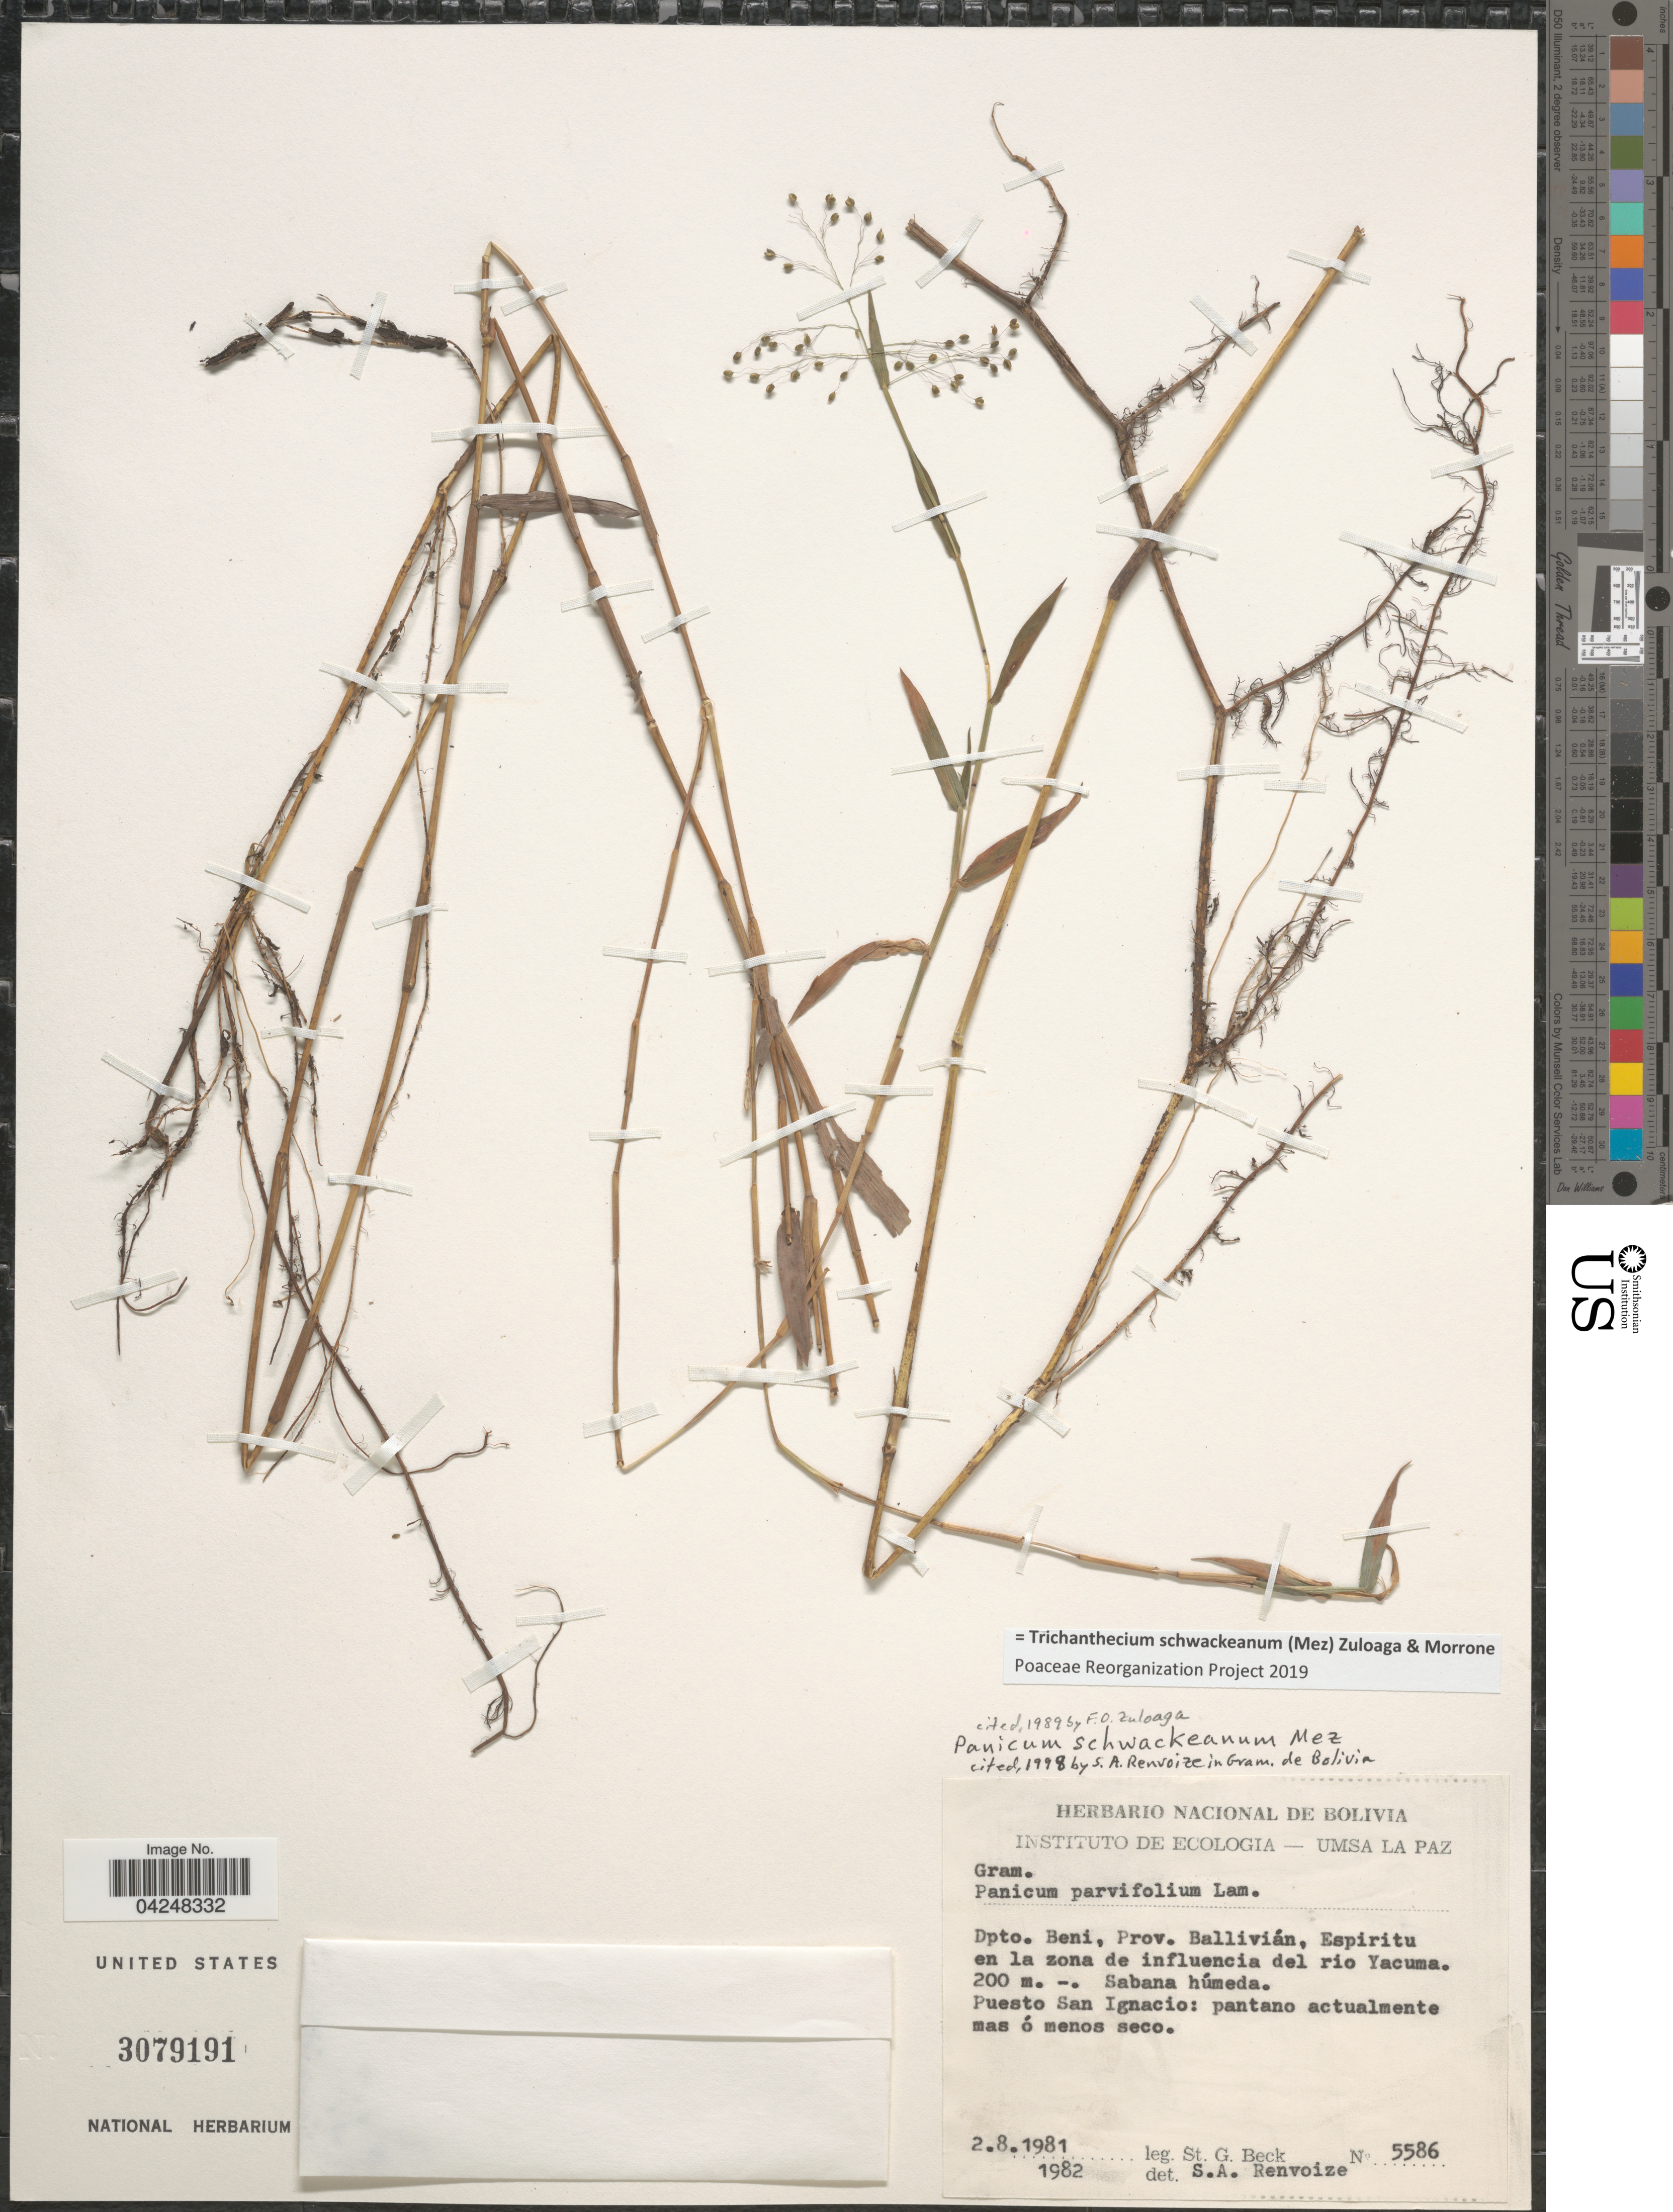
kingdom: Plantae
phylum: Tracheophyta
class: Liliopsida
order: Poales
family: Poaceae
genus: Trichanthecium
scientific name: Trichanthecium schwackeanum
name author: (Mez) Zuloaga & Morrone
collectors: S. G. Beck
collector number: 5586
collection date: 1981-08-02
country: Bolivia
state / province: Beni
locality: Dpto. Beni, Prov. Ballivián, Espiritu en la zone de influencia del rio Yacuma.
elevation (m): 200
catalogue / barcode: US 3079191